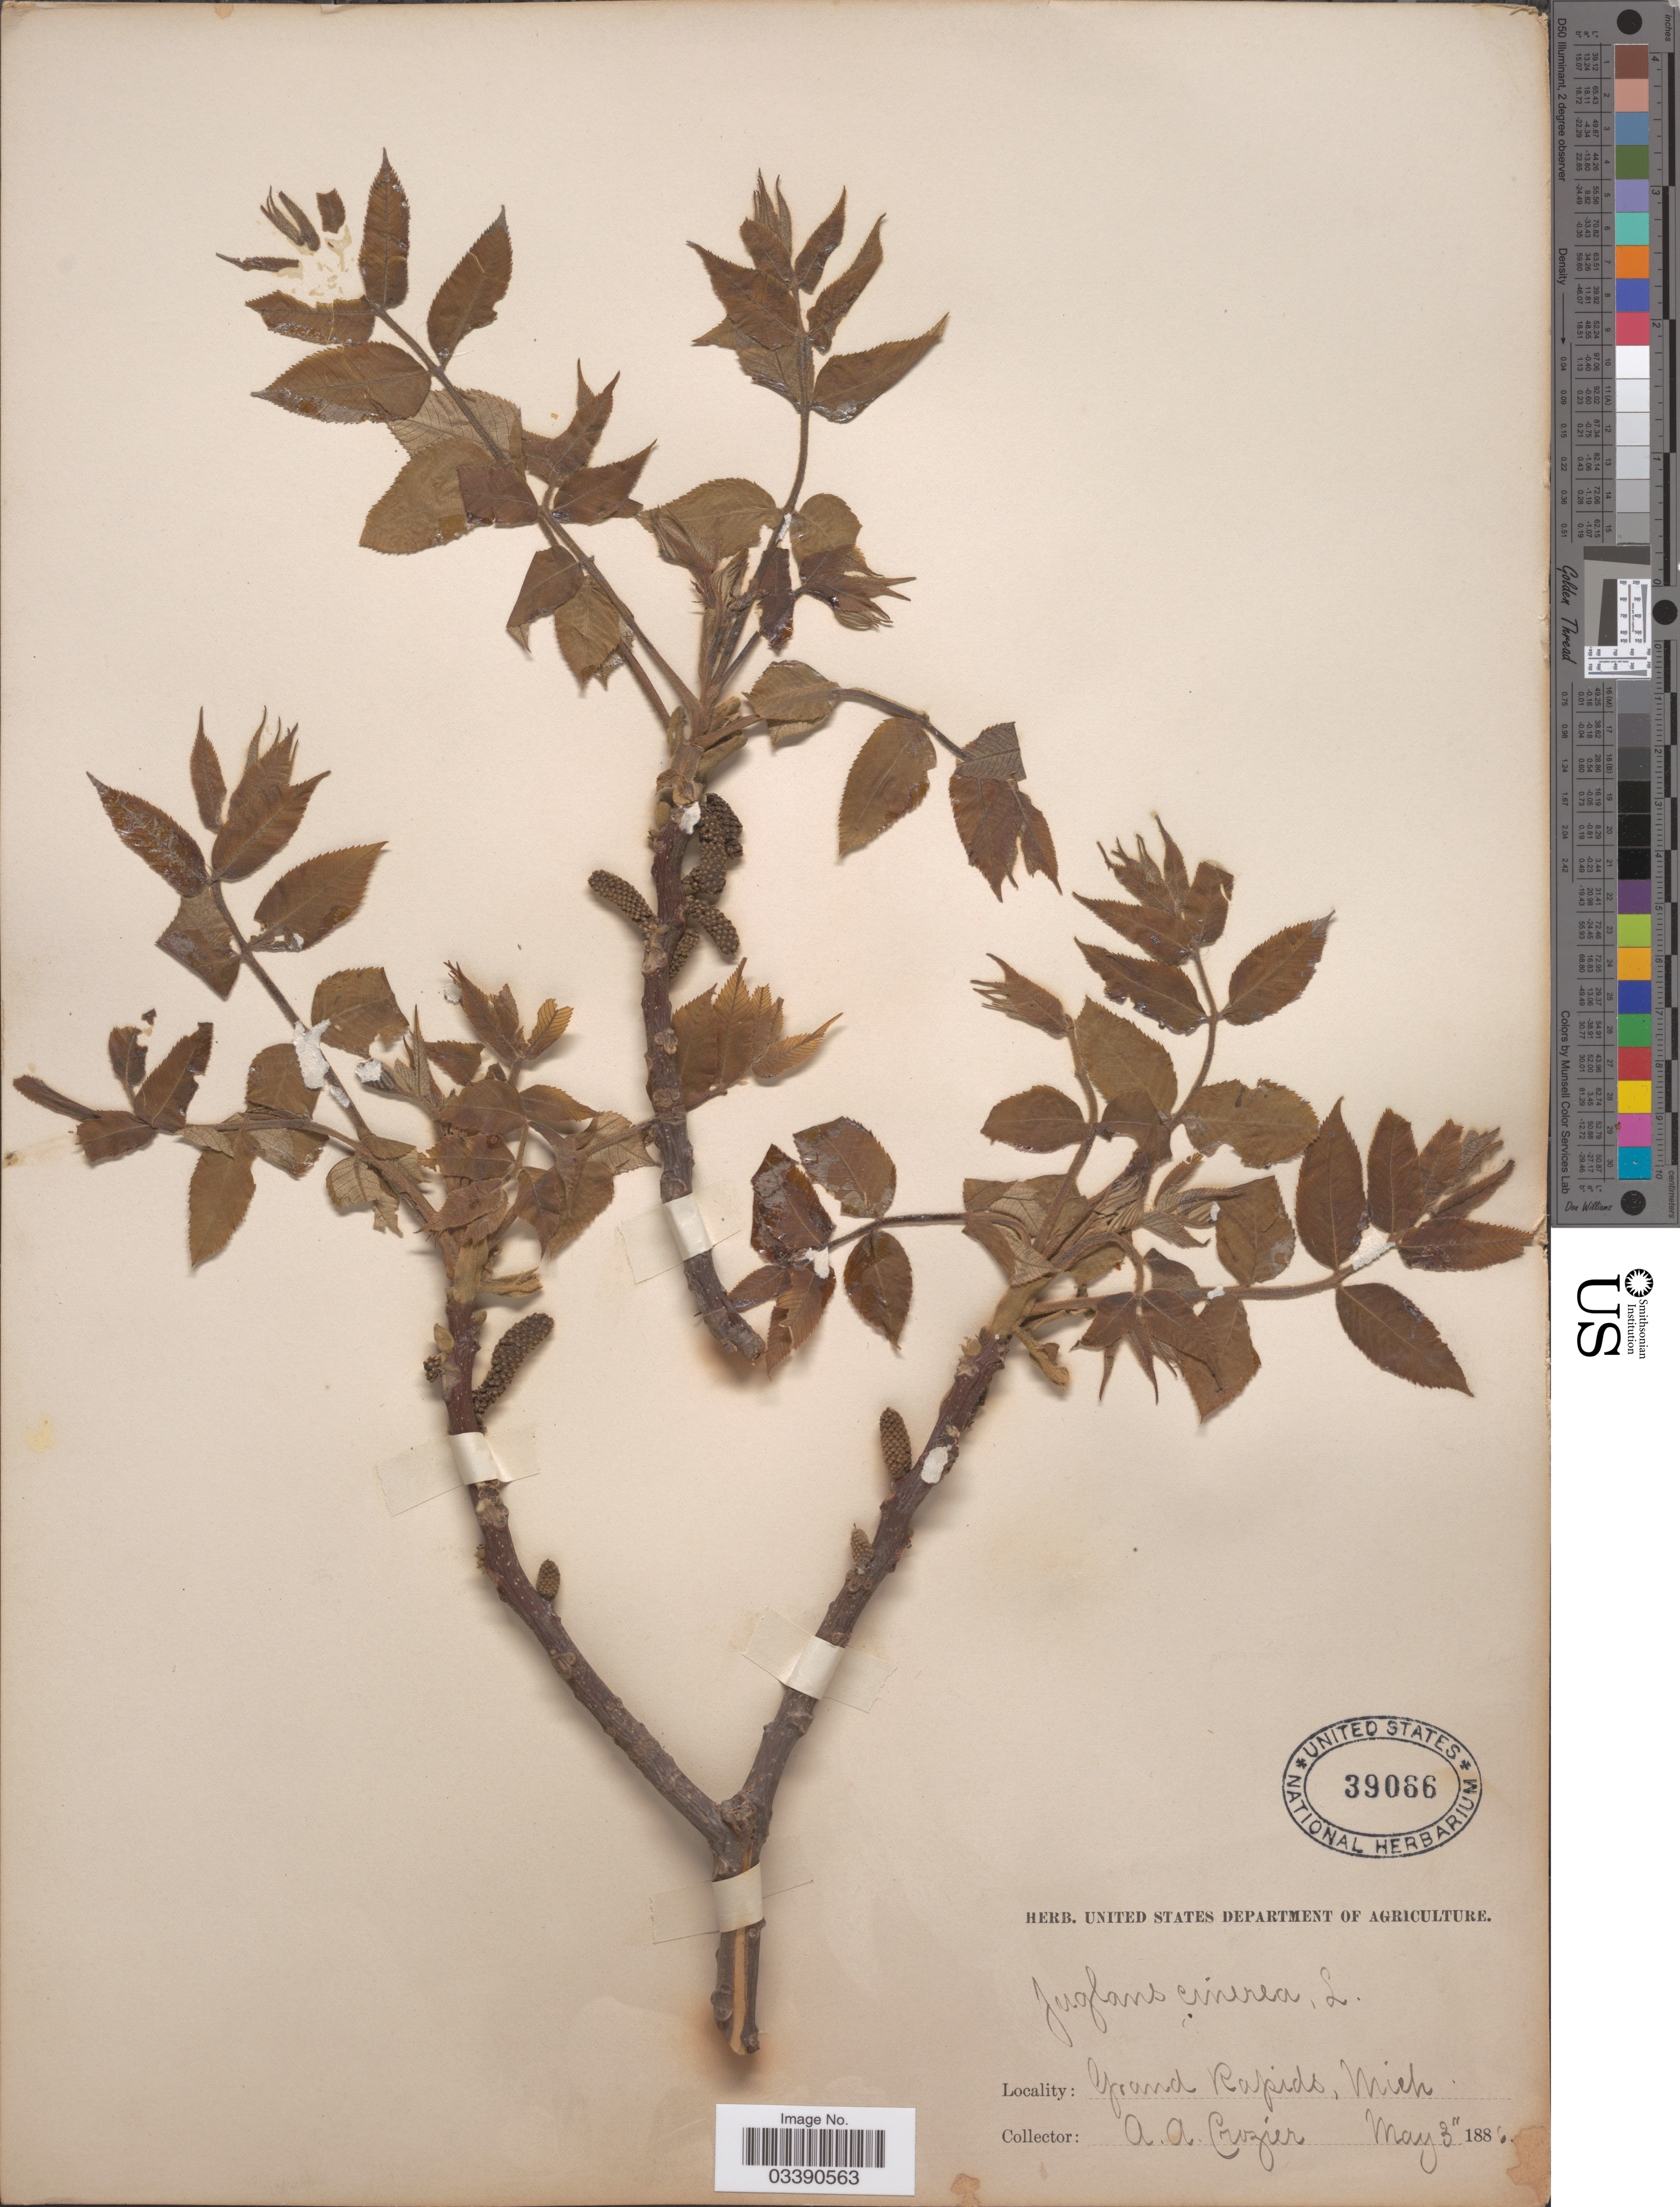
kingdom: Plantae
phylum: Tracheophyta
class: Magnoliopsida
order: Fagales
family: Juglandaceae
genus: Juglans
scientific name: Juglans cinerea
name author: L.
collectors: A. Crozier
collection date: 1886-05-03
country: United States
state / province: Michigan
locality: Grand Rapids.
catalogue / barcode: US 39066